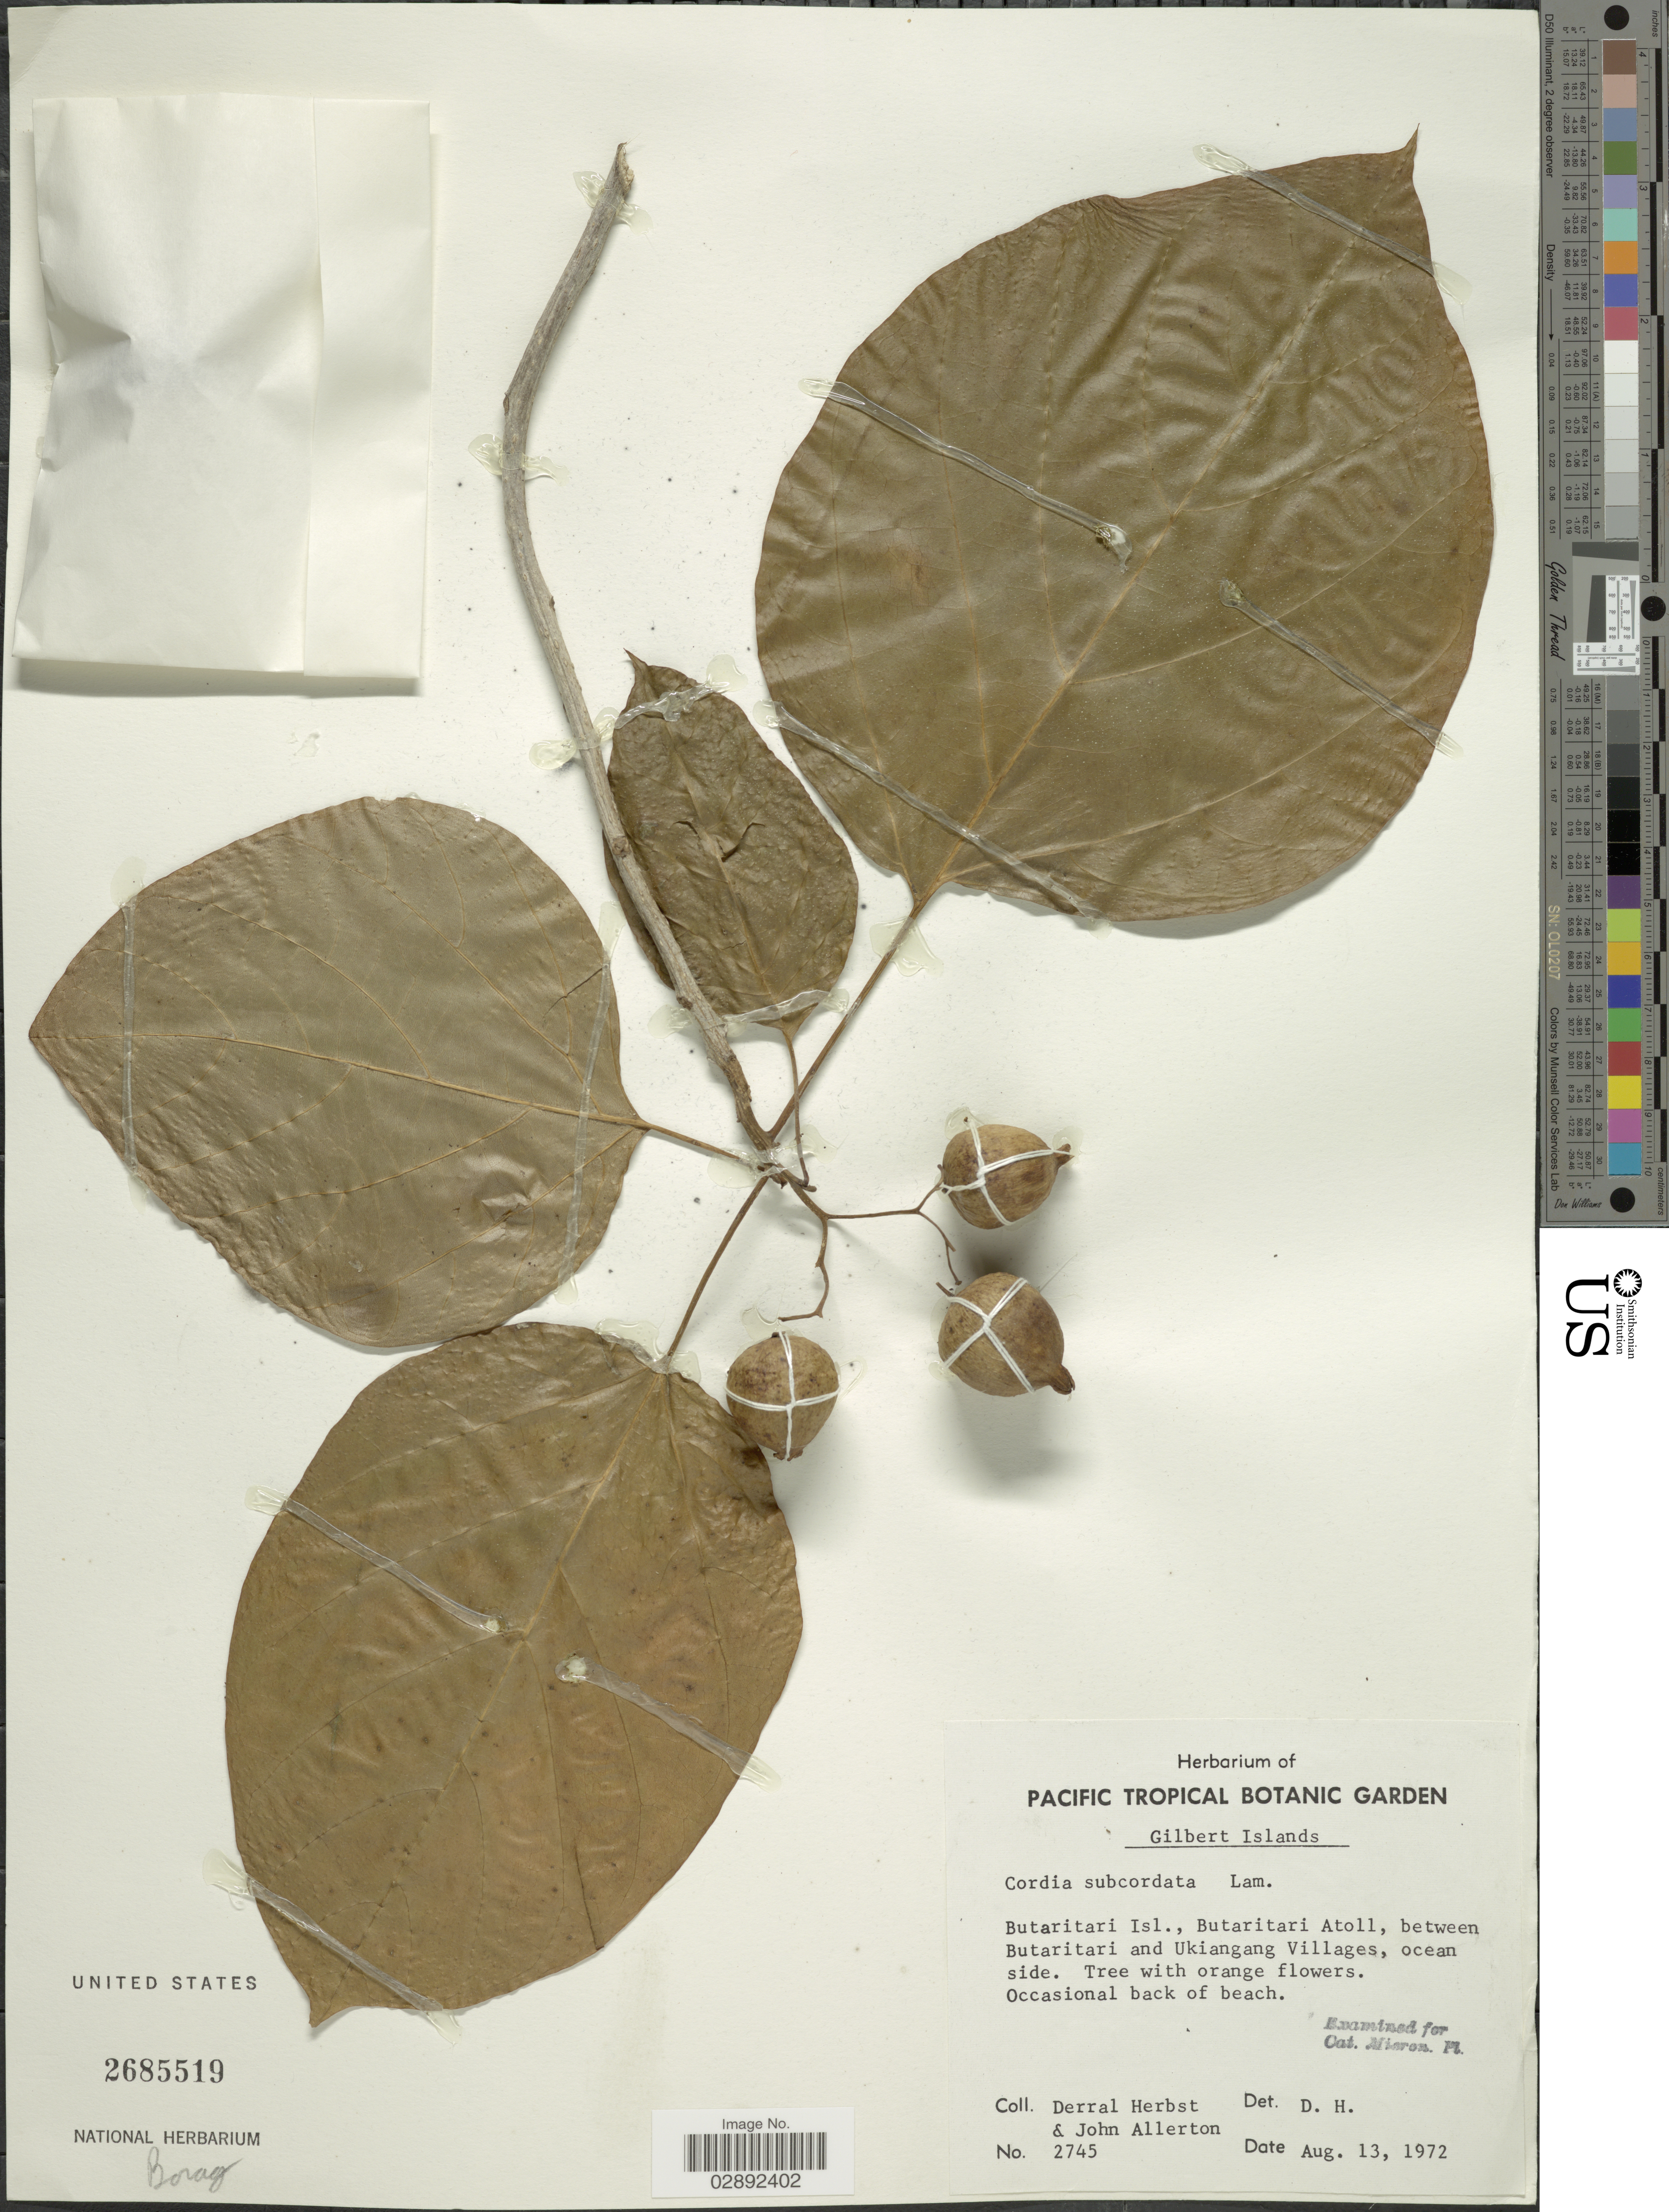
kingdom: Plantae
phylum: Tracheophyta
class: Magnoliopsida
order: Boraginales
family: Cordiaceae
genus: Cordia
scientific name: Cordia subcordata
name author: Lam.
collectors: D. R. Herbst & J. Allerton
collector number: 2745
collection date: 1972-08-13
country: Kiribati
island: Butaritari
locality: Gilbert Islands. Butaritati Isl., Butaritari Atoll, between Butaritari and Ukiangang Villages, ocean side.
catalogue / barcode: US 2685519